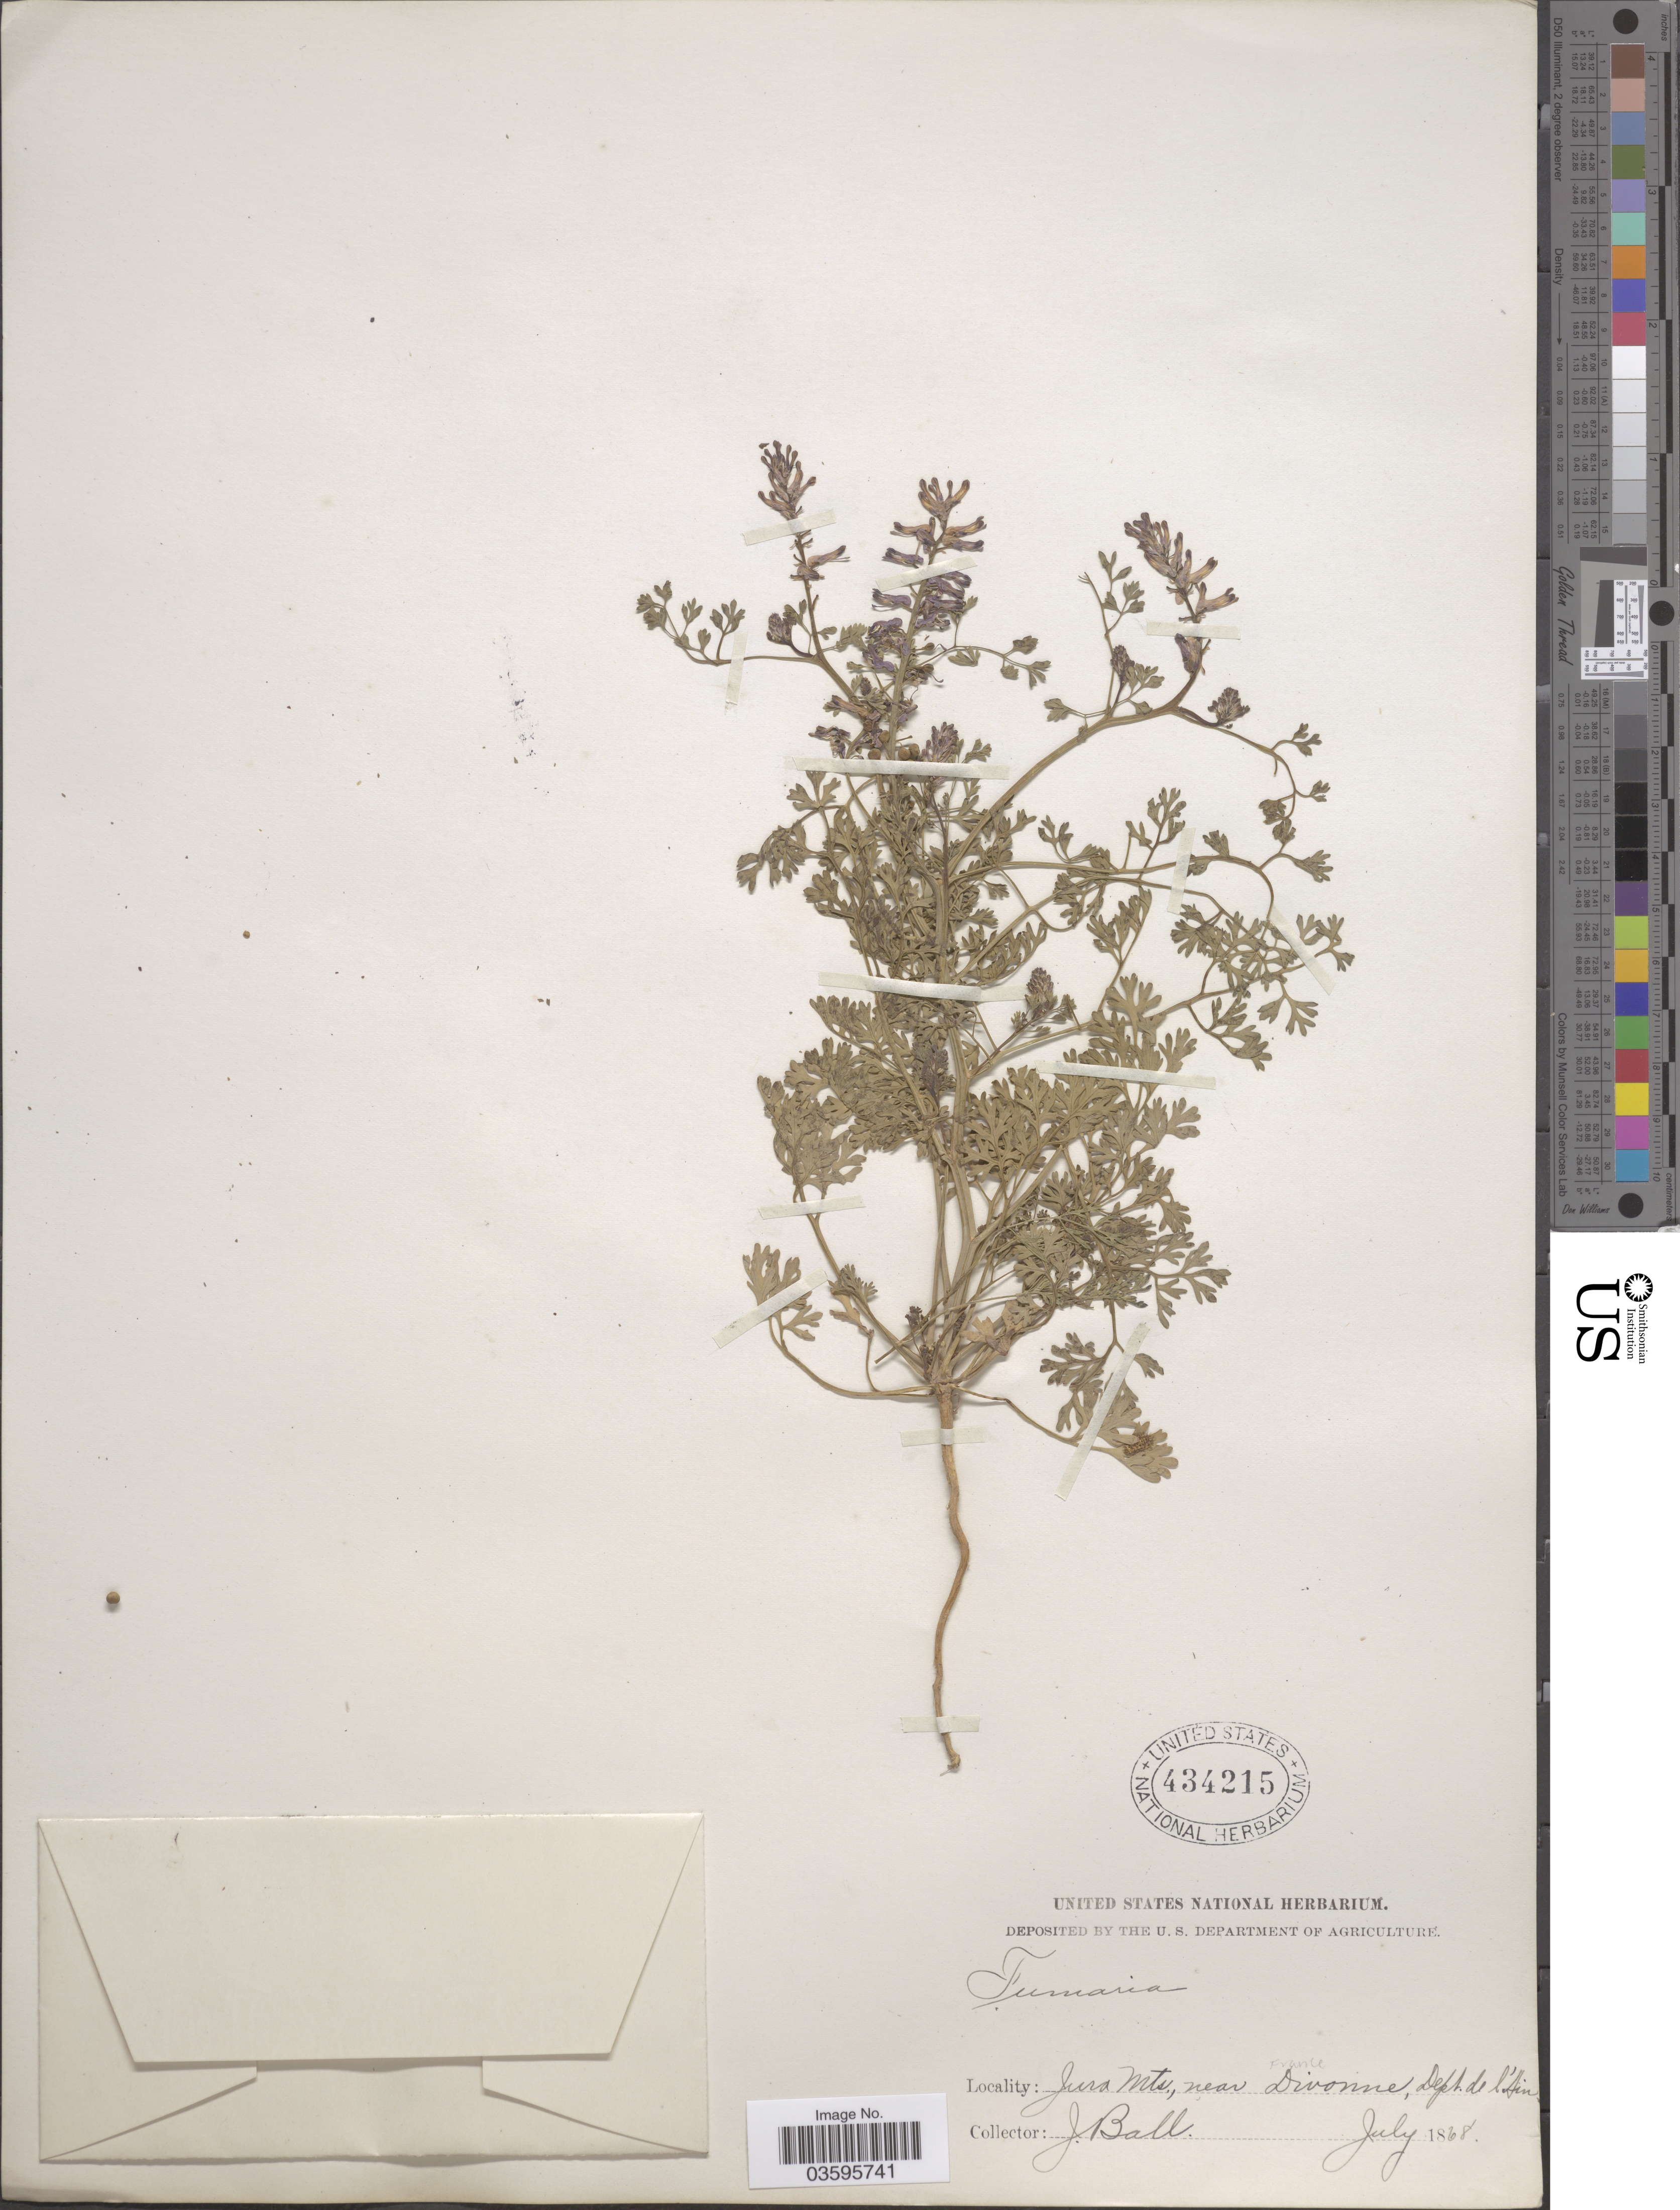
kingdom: Plantae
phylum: Tracheophyta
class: Magnoliopsida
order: Ranunculales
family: Papaveraceae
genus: Fumaria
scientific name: Fumaria sp.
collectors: J. Ball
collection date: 1868-07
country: France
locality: Jura Mts., near Divonne, Dept. de l'Ain.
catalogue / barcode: US 434215